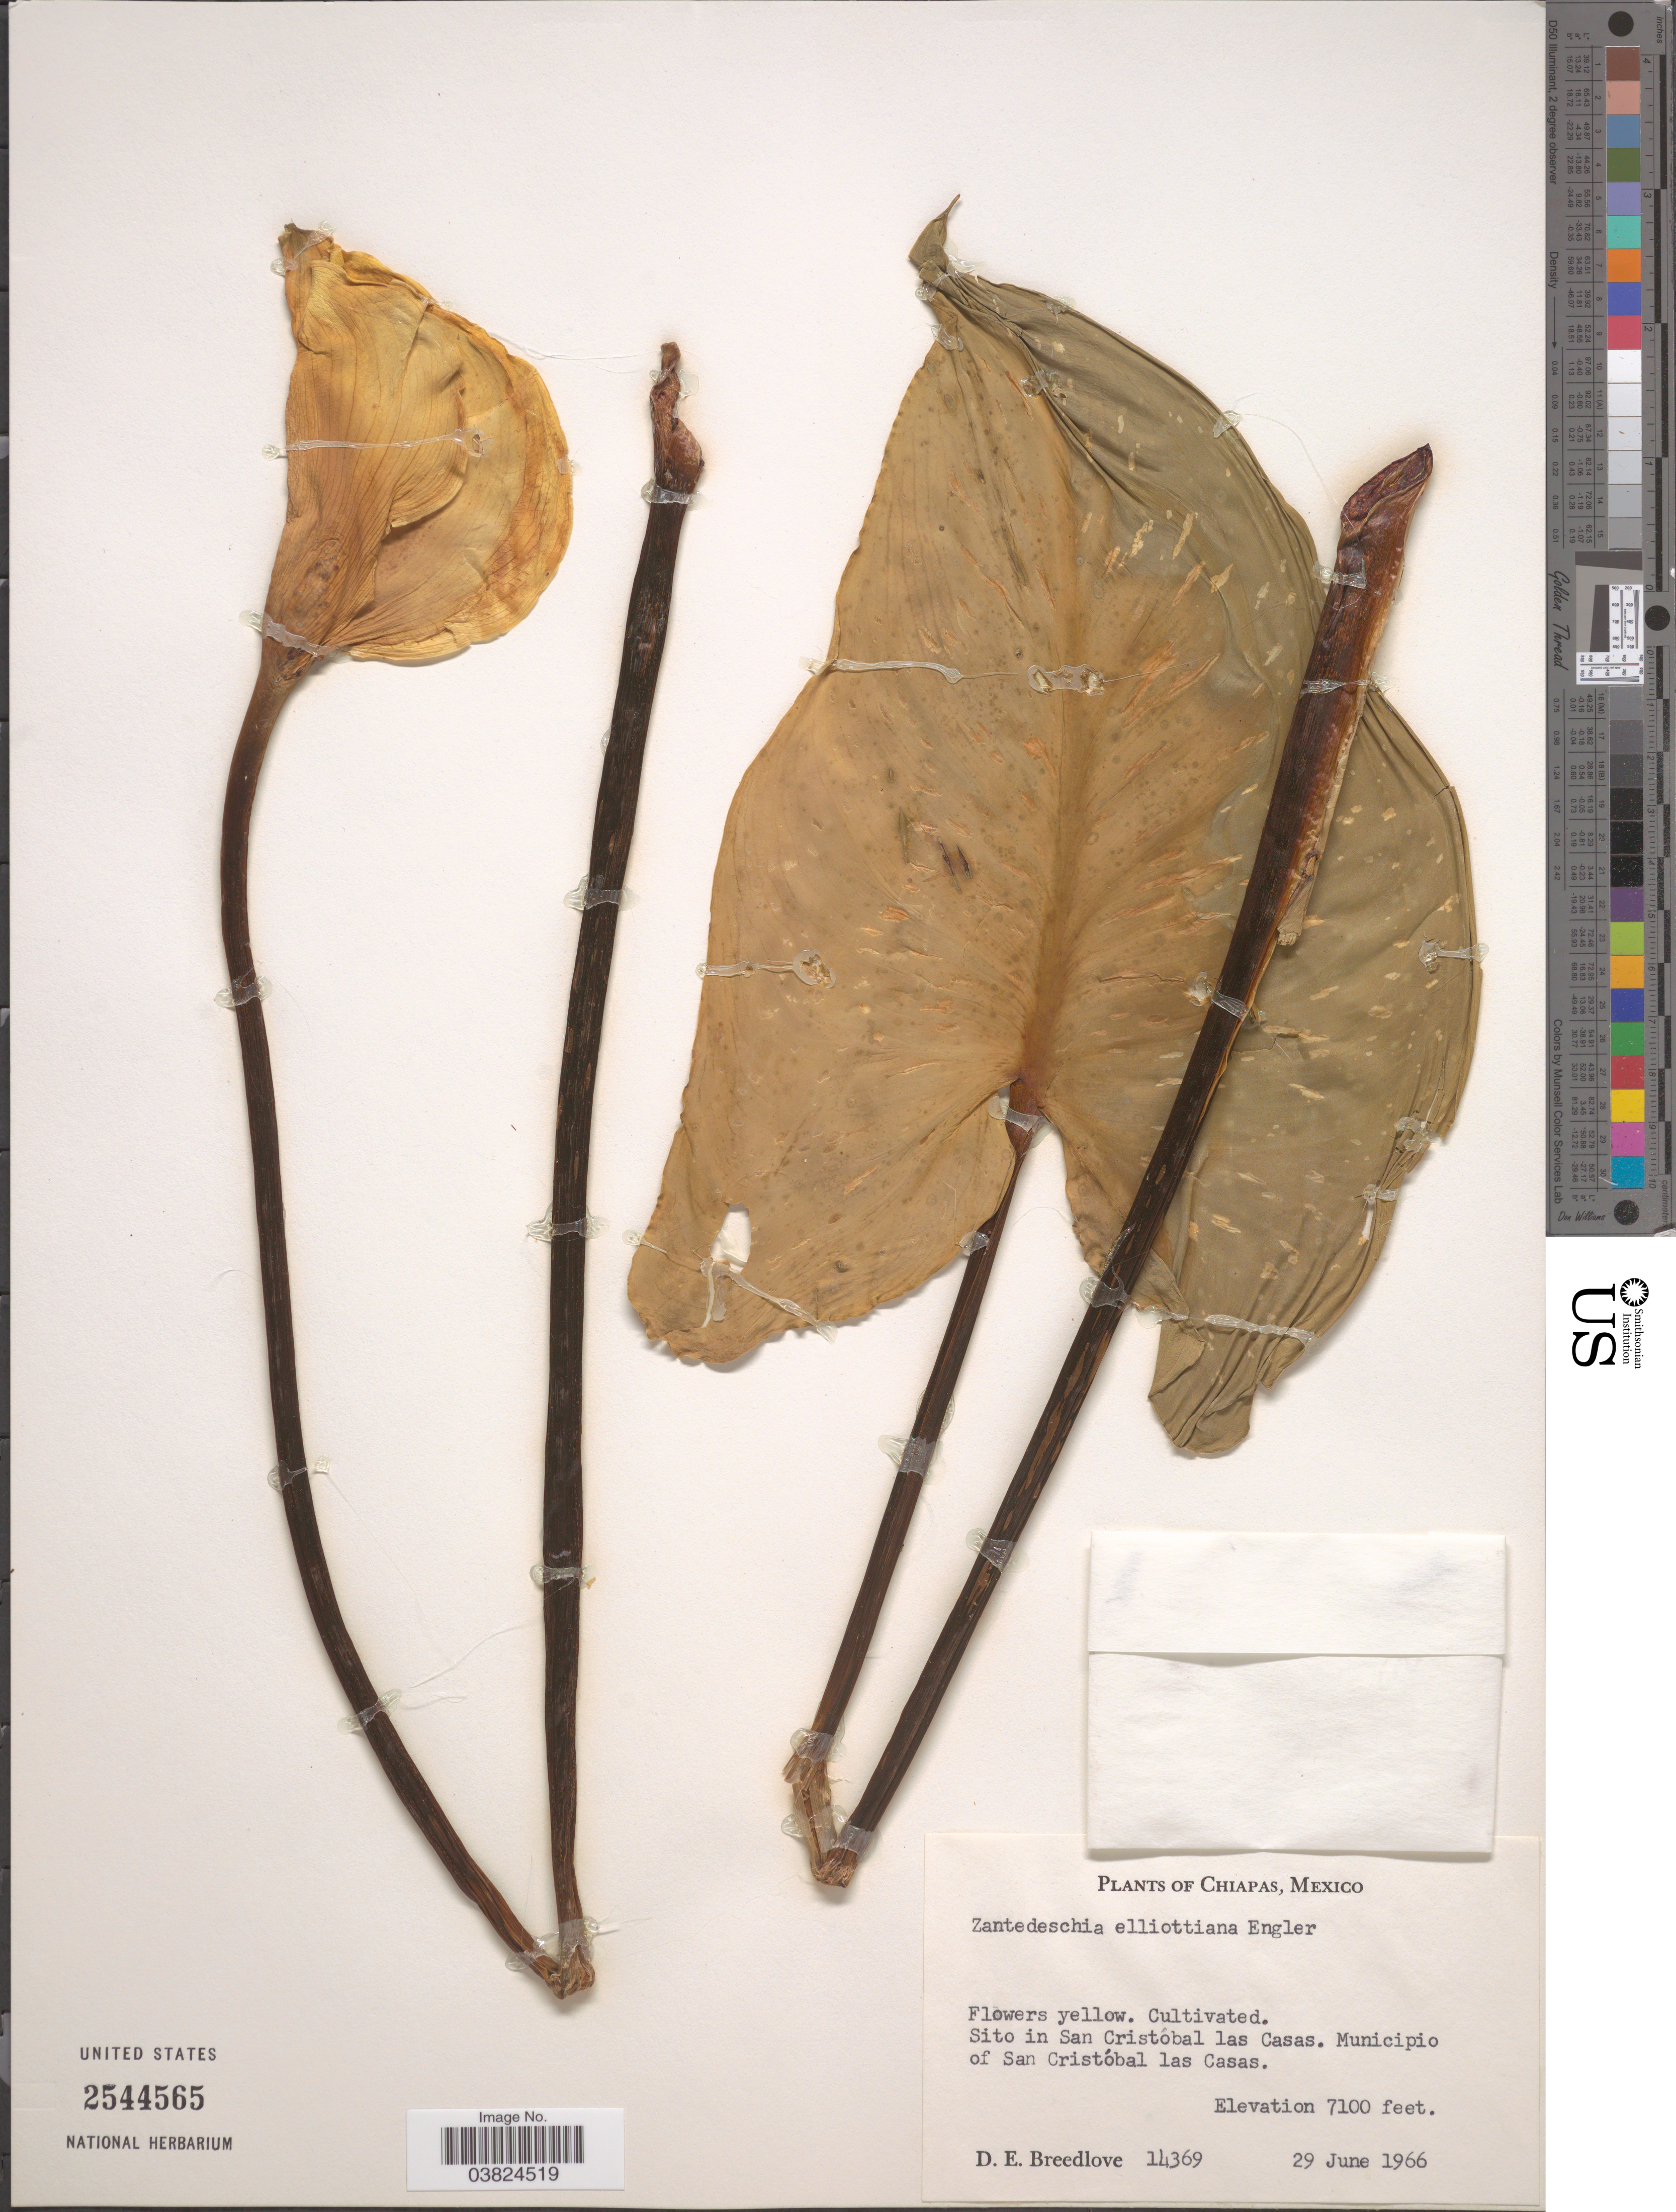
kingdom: Plantae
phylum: Tracheophyta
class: Liliopsida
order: Alismatales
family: Araceae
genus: Zantedeschia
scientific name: Zantedeschia elliottiana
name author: Engl.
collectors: D. E. Breedlove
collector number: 14369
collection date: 1966-06-29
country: Mexico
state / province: Chiapas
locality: Sito in San Cristobal las Casas. Municipio of San Cristóbal las Casas.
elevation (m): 2164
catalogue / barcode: US 2544565